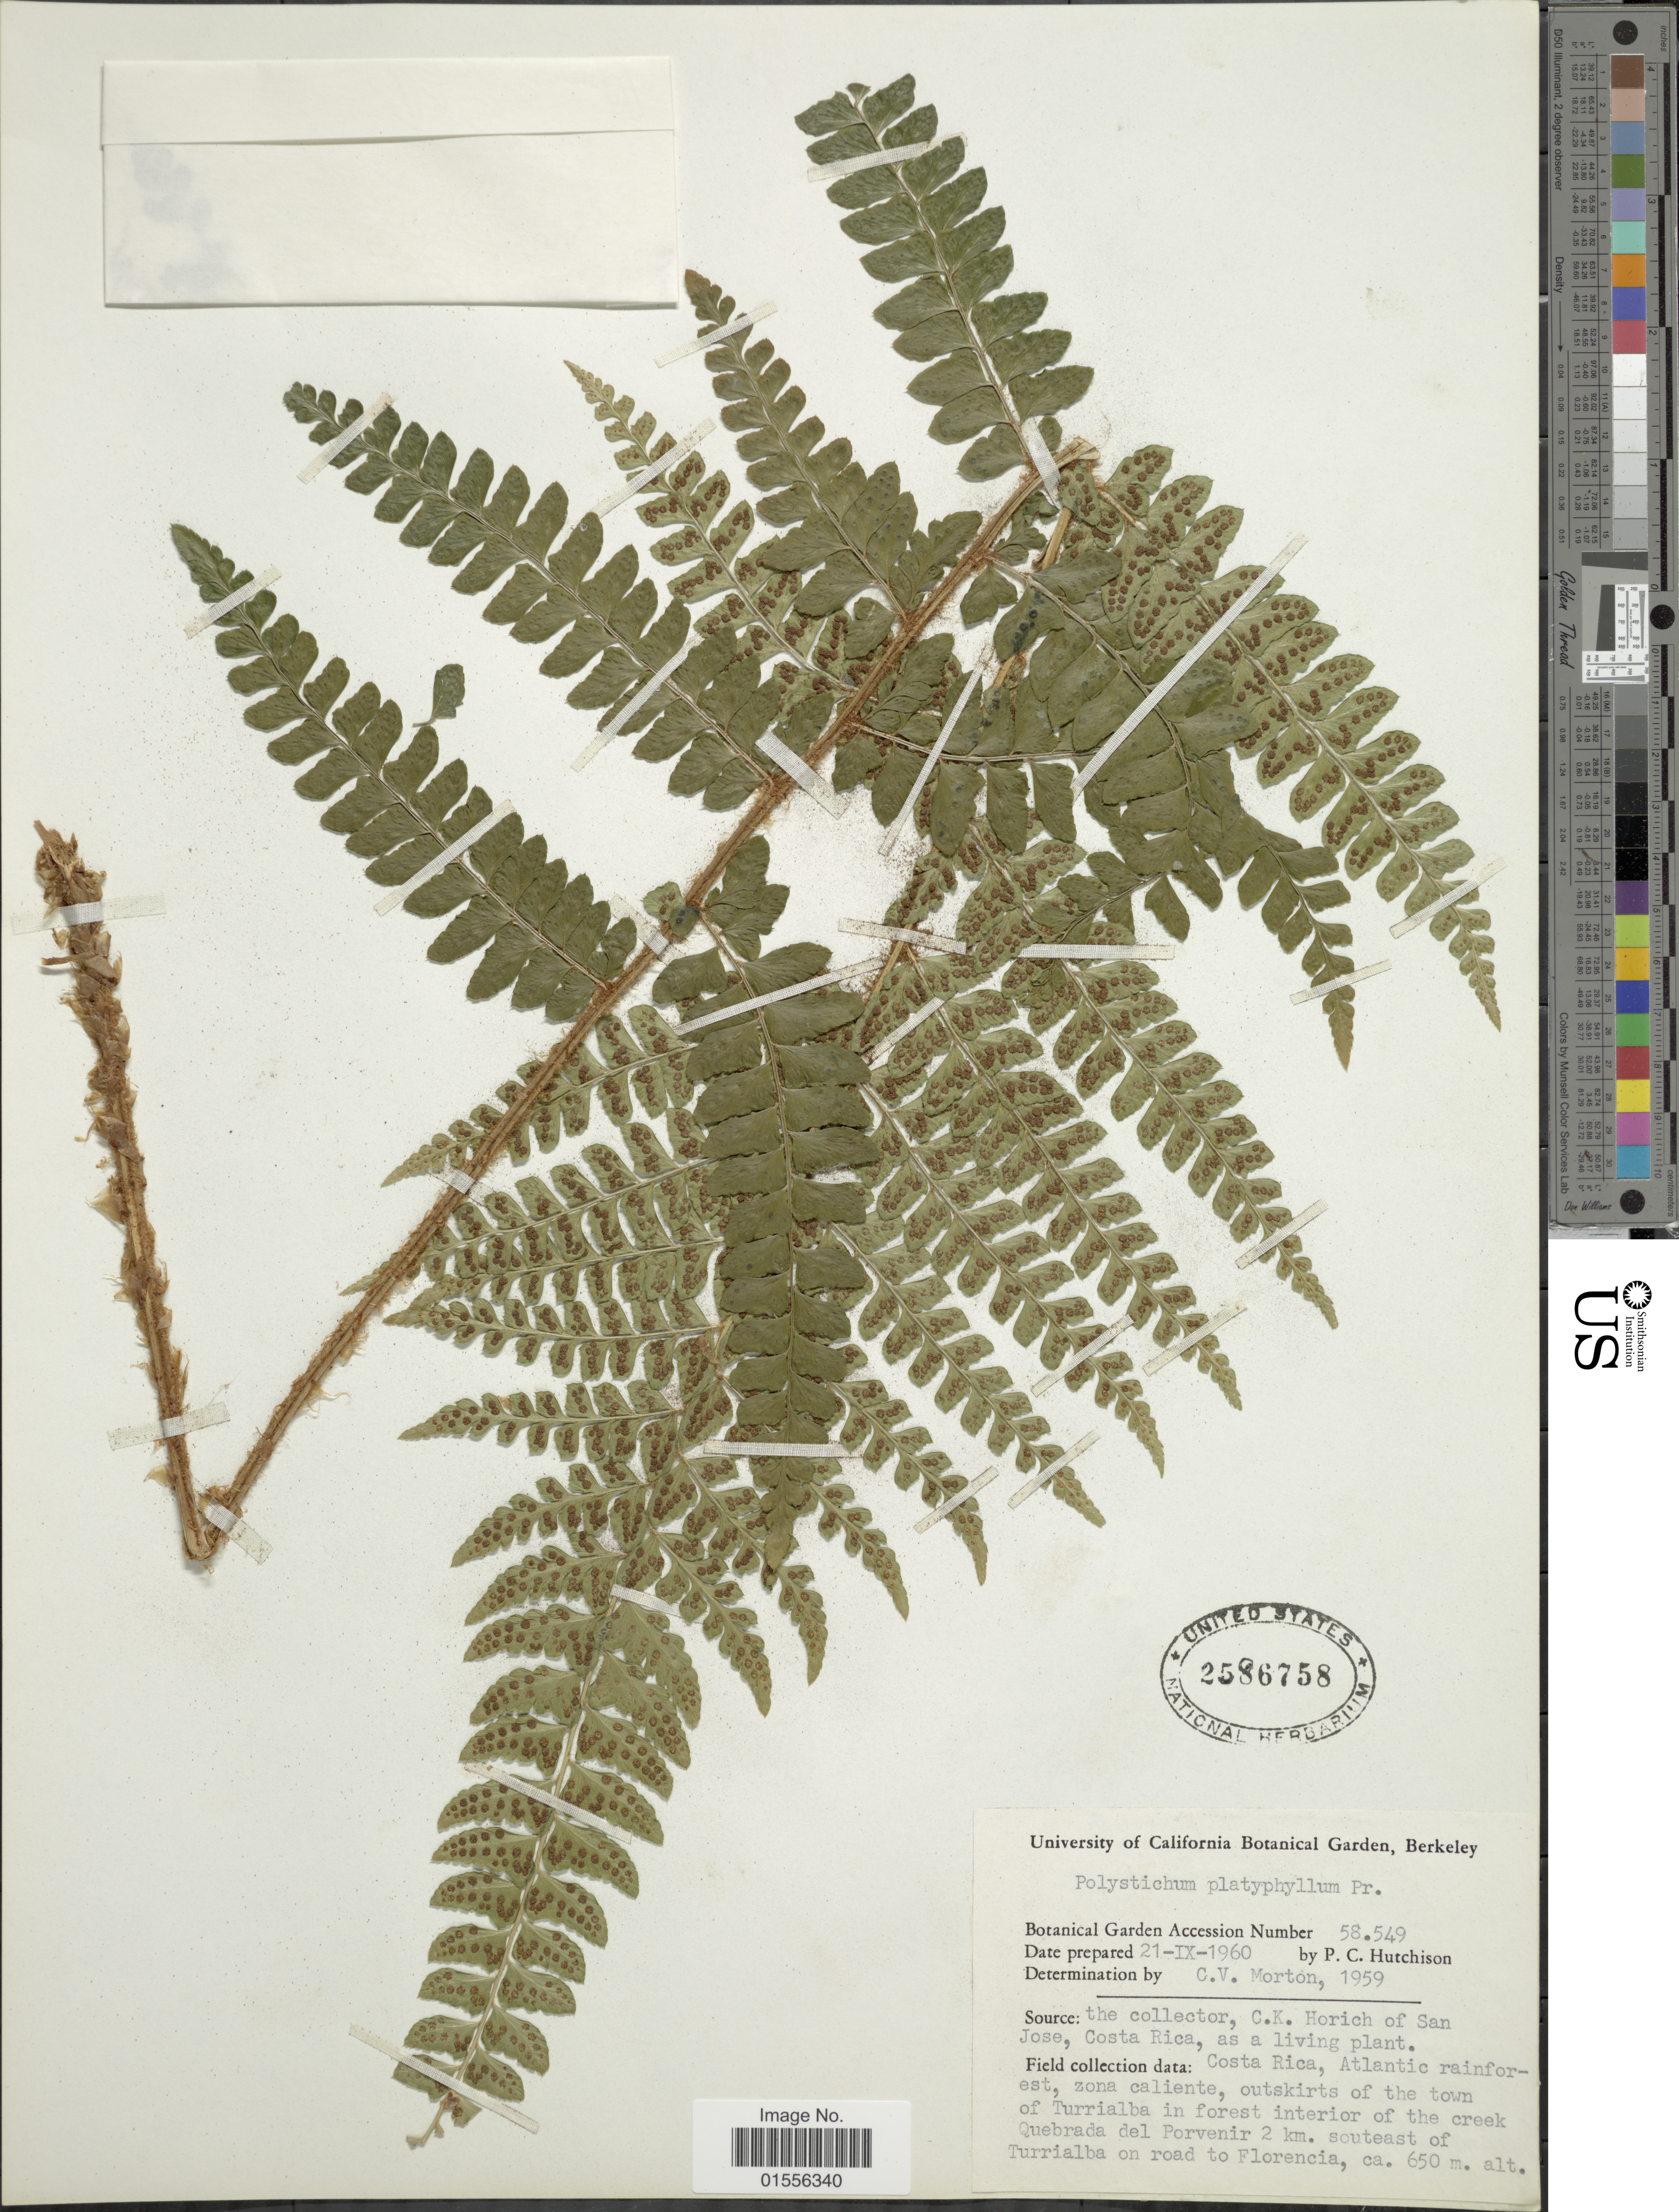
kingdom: Plantae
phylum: Tracheophyta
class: Polypodiopsida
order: Polypodiales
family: Dryopteridaceae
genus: Polystichum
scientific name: Polystichum platyphyllum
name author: (Willd.) C. Presl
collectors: P. C. Hutchison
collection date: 1960-09-21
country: United States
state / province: California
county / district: Santa Clara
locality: The Collector, C. K. Horich of San Jose, Costa Rica, Atlantic Rain forest, zona caliente, outskirts of the town of Turrialba in forest interior of the creek Quebrada del Porvenir 2km. southeast of Turrialba on road to Florencia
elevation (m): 650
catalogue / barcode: US 2586758